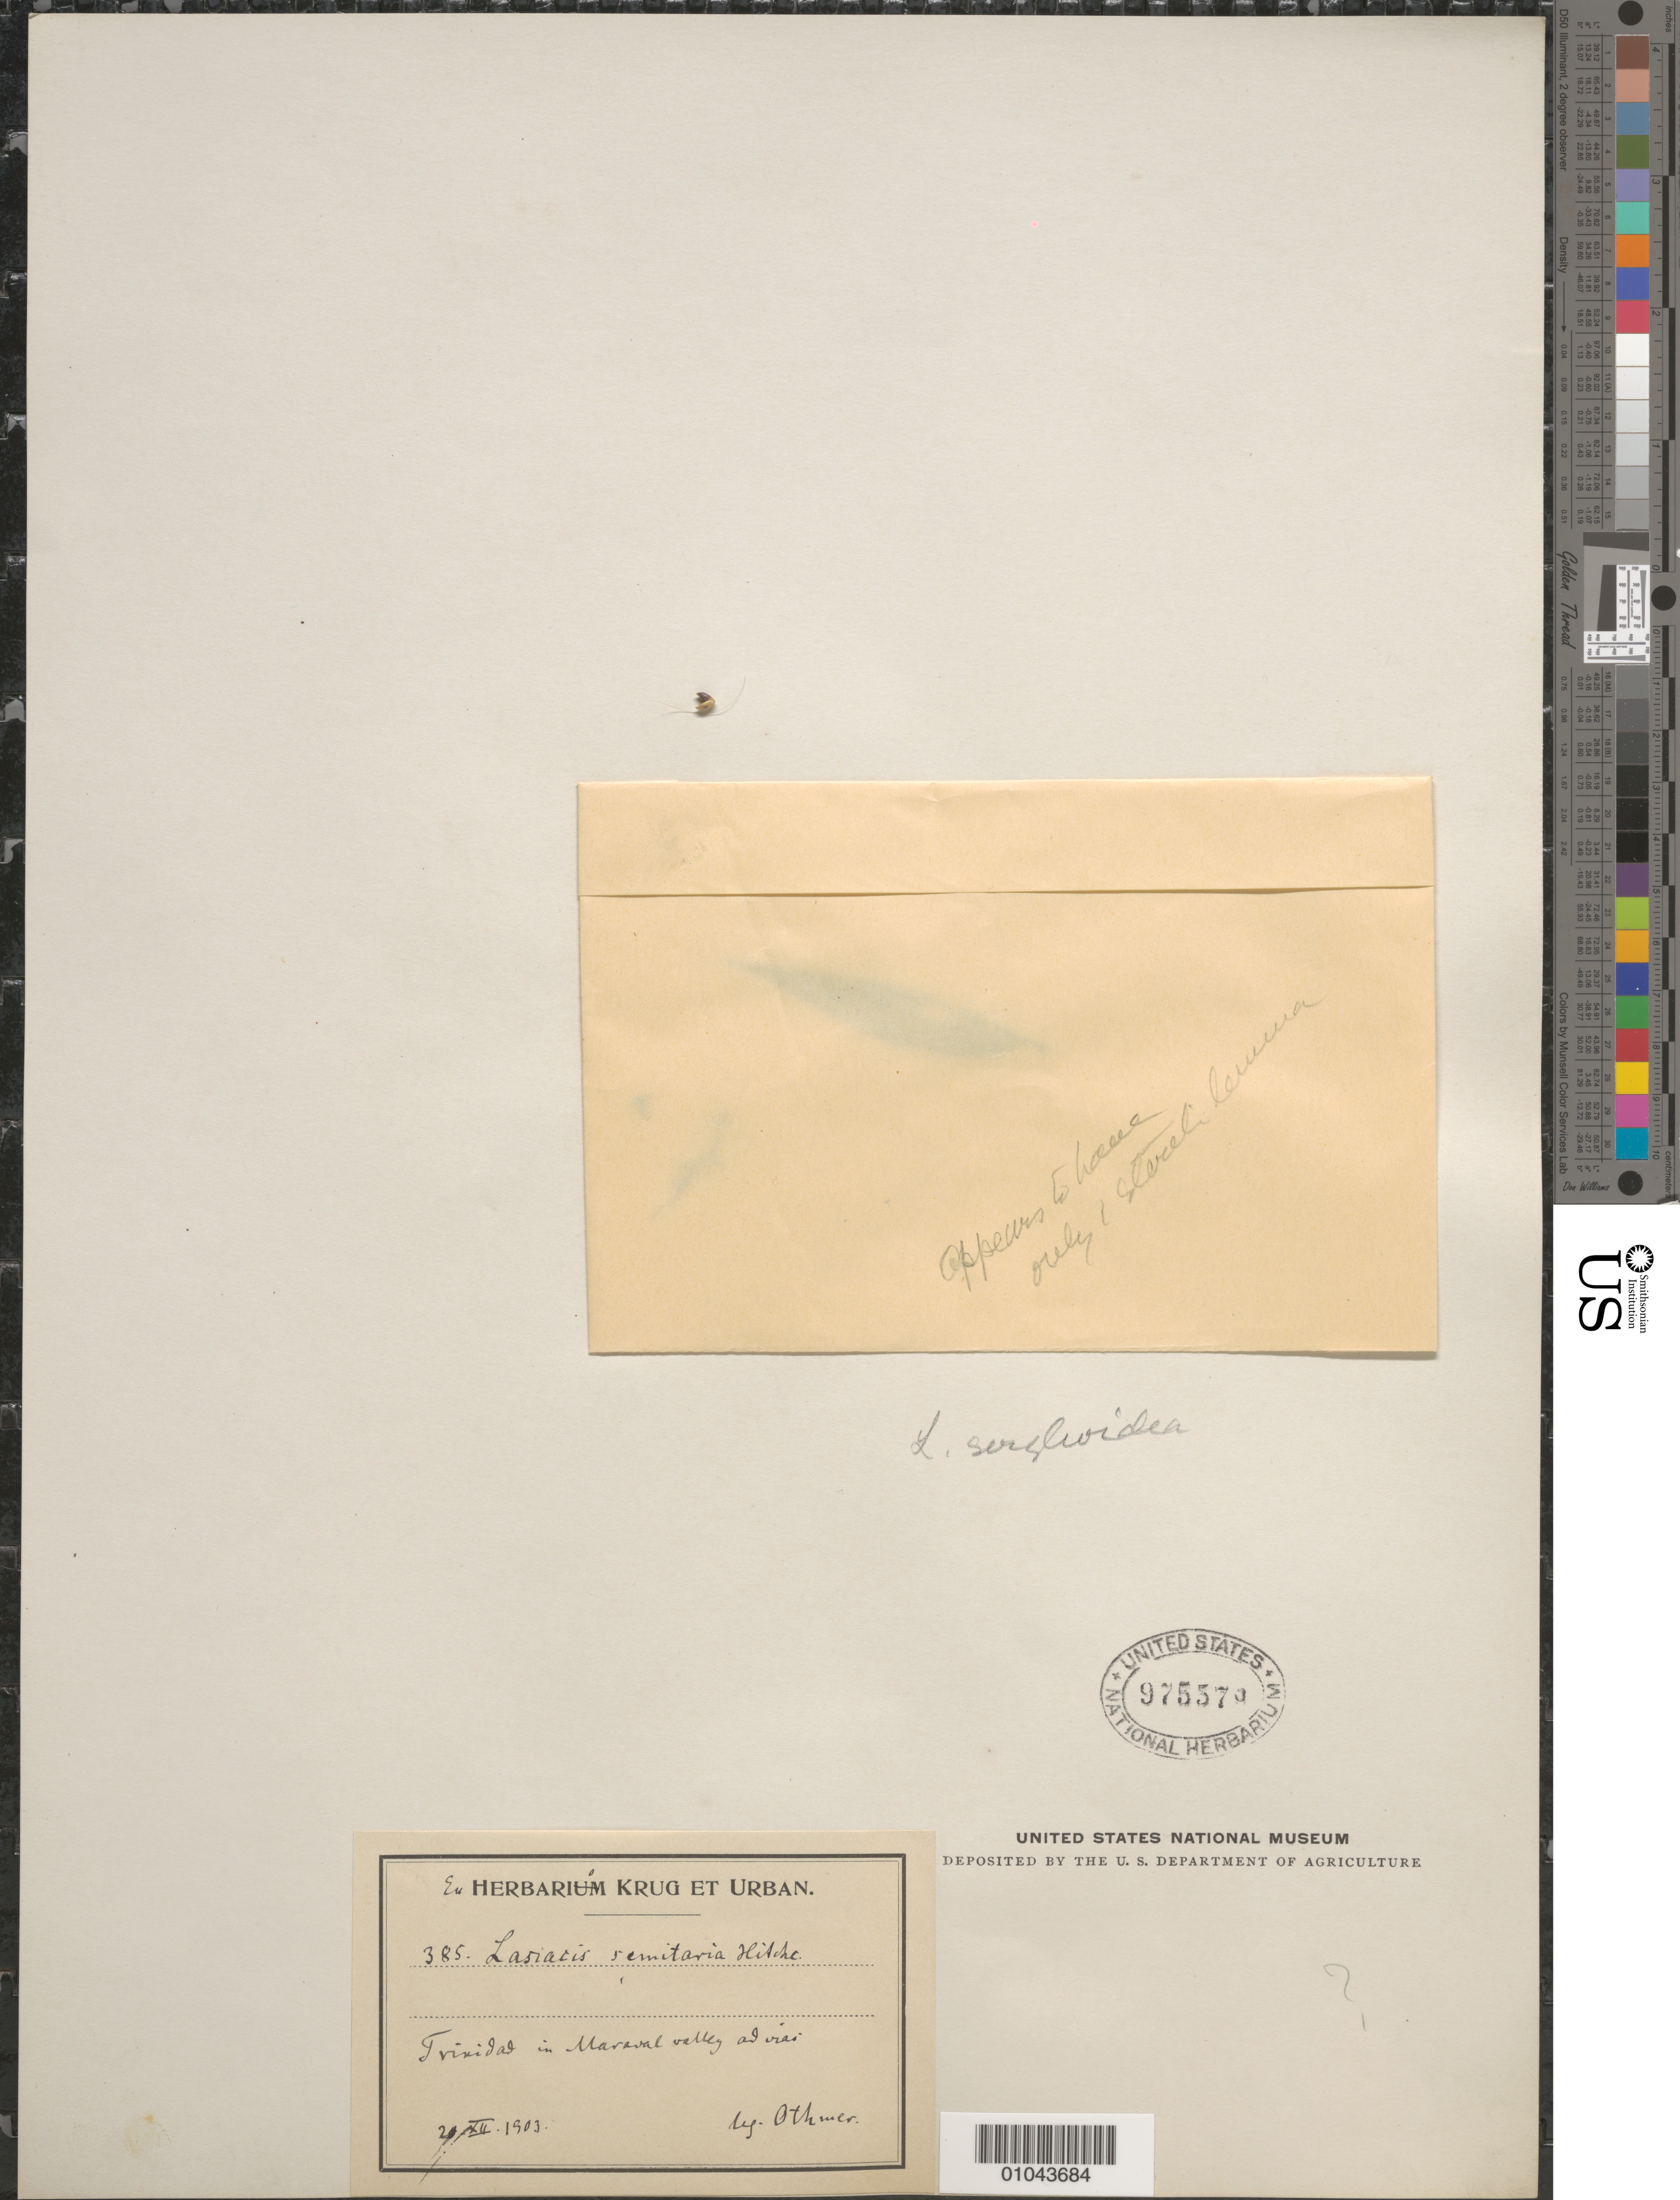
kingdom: Plantae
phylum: Tracheophyta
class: Liliopsida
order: Poales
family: Poaceae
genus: Lasiacis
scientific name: Lasiacis sorghoidea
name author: (Desv. ex Ham.) Hitchc. & Chase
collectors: B. Othman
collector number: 385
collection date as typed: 20 Dec 1903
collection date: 1903-12-20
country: Trinidad and Tobago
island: Trinidad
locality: Trinidad in Maraval valley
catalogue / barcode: US 975579